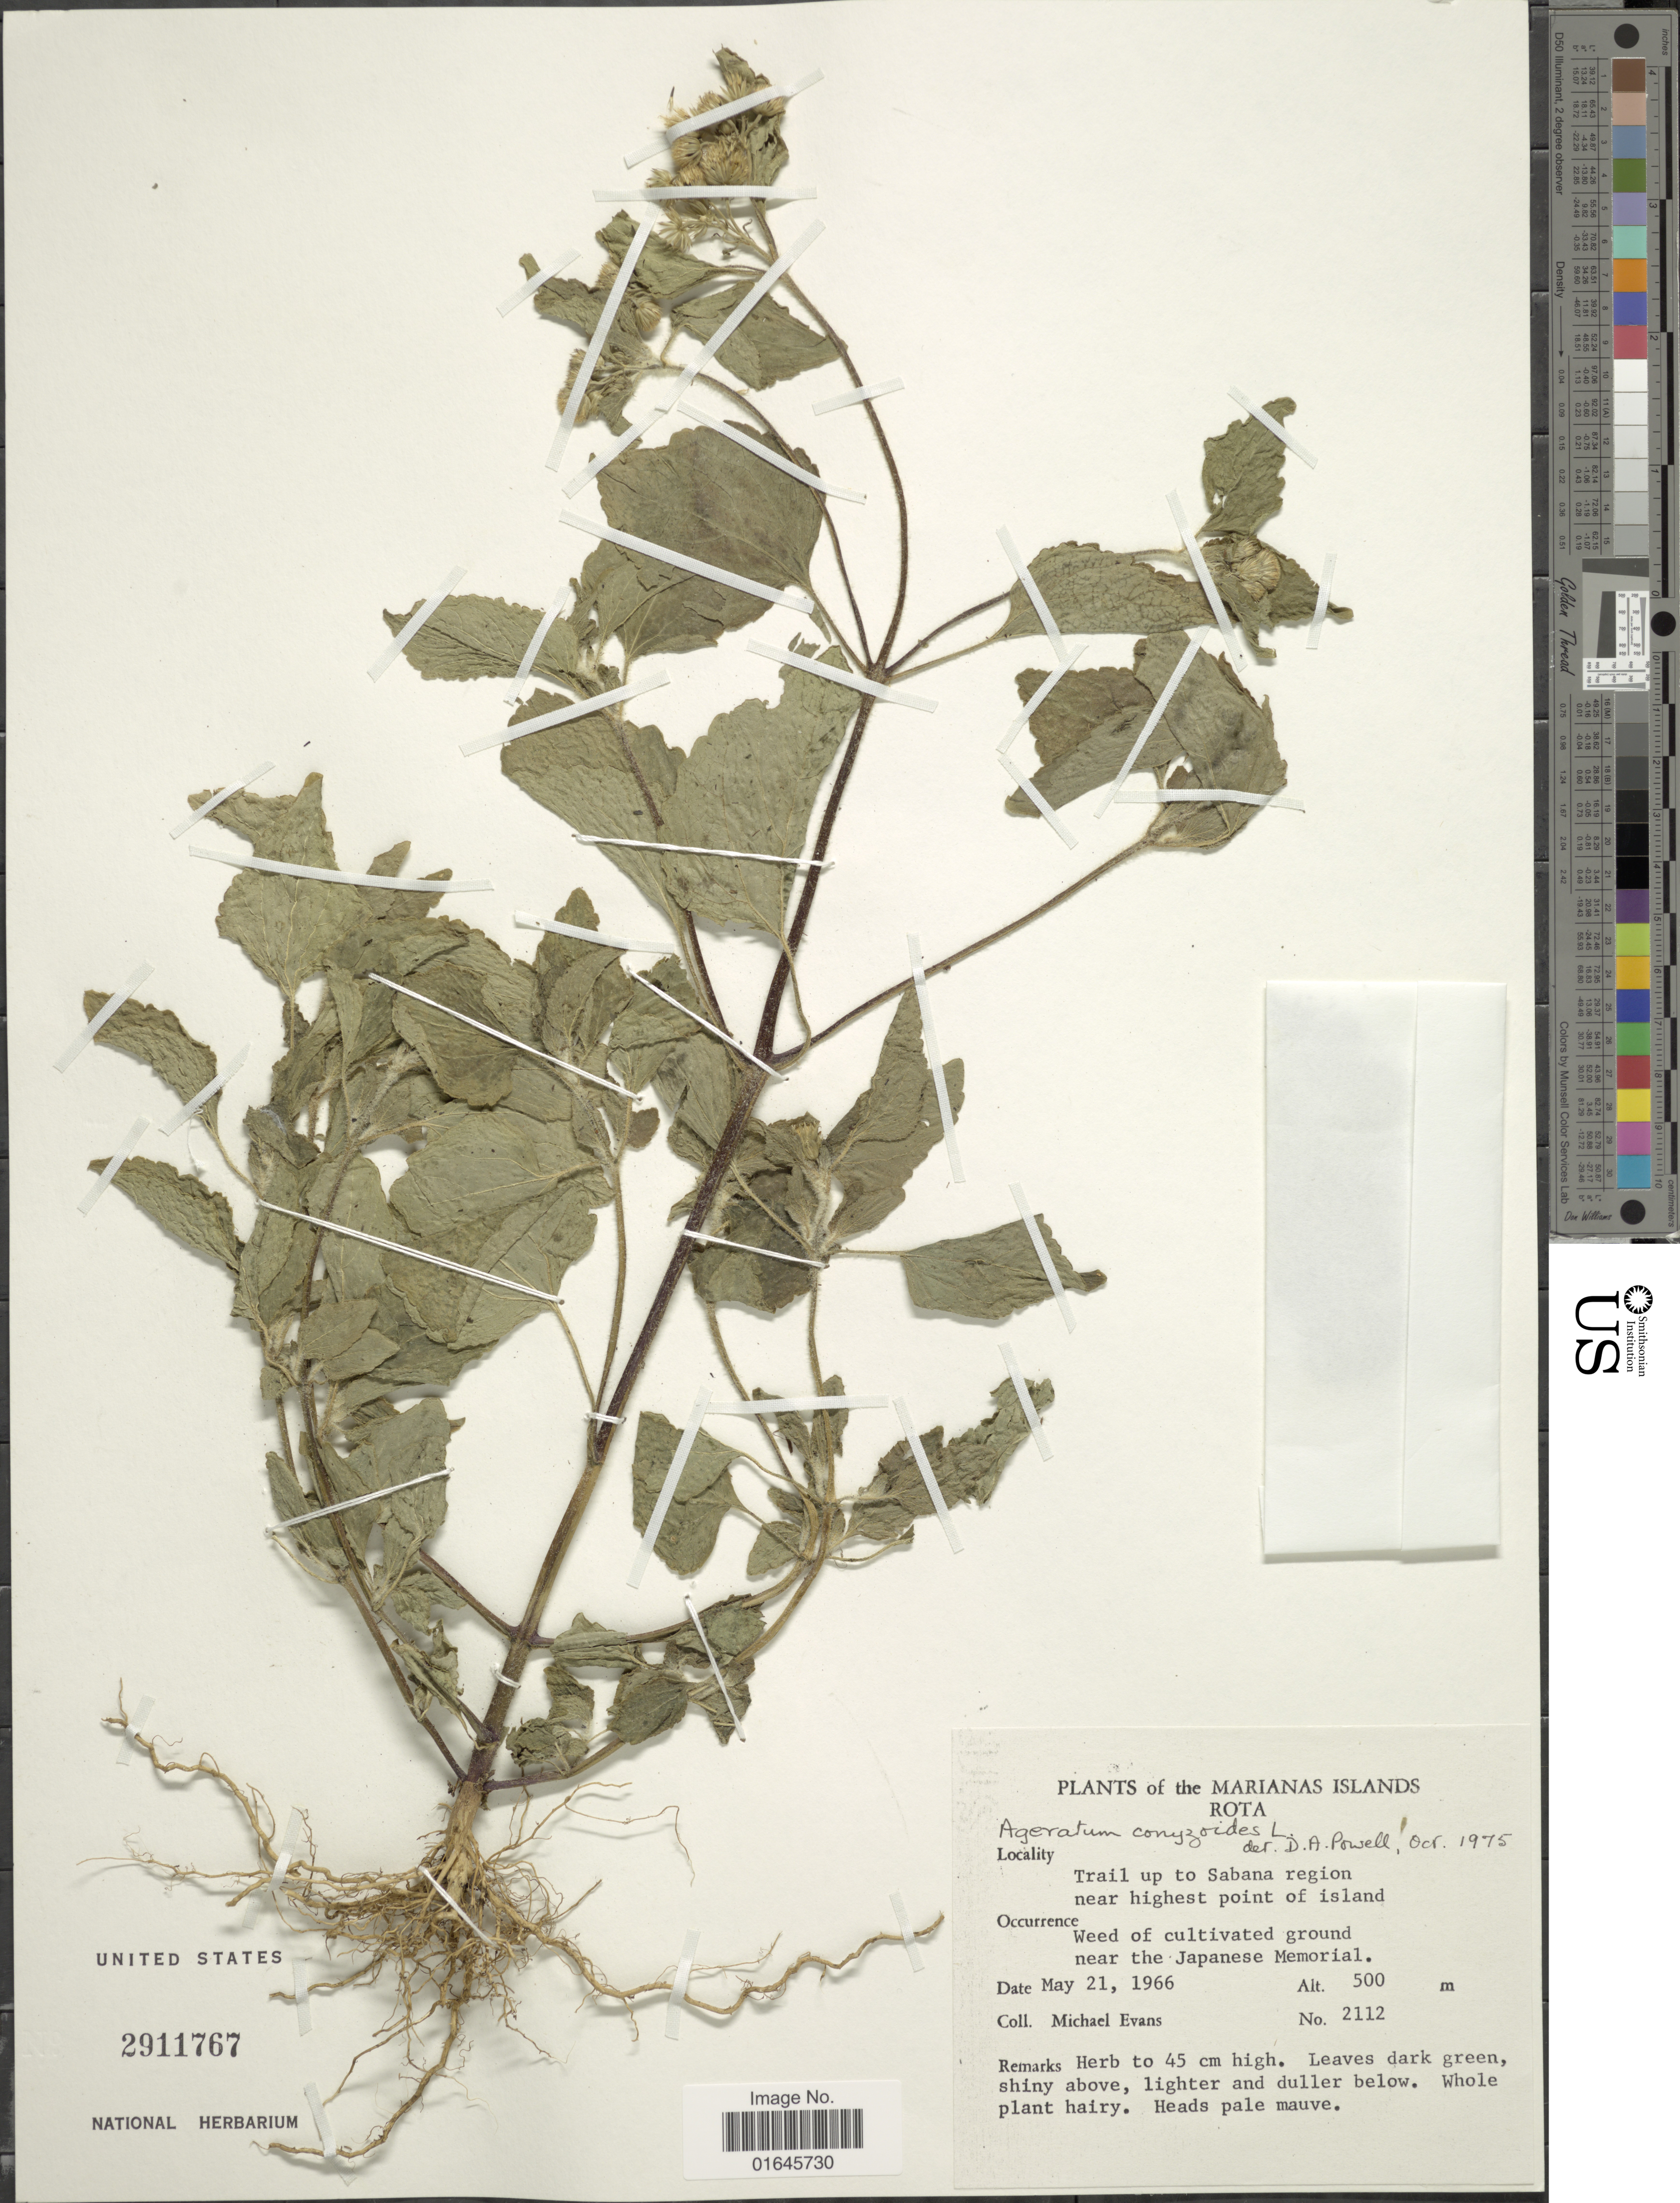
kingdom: Plantae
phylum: Tracheophyta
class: Magnoliopsida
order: Asterales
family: Asteraceae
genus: Ageratum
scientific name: Ageratum conyzoides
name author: L.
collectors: M. Evans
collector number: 2112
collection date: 1966-05-21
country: Northern Mariana Islands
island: Rota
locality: Rota, Trail up to Sabana region near highest point of island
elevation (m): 500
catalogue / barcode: US 2911767